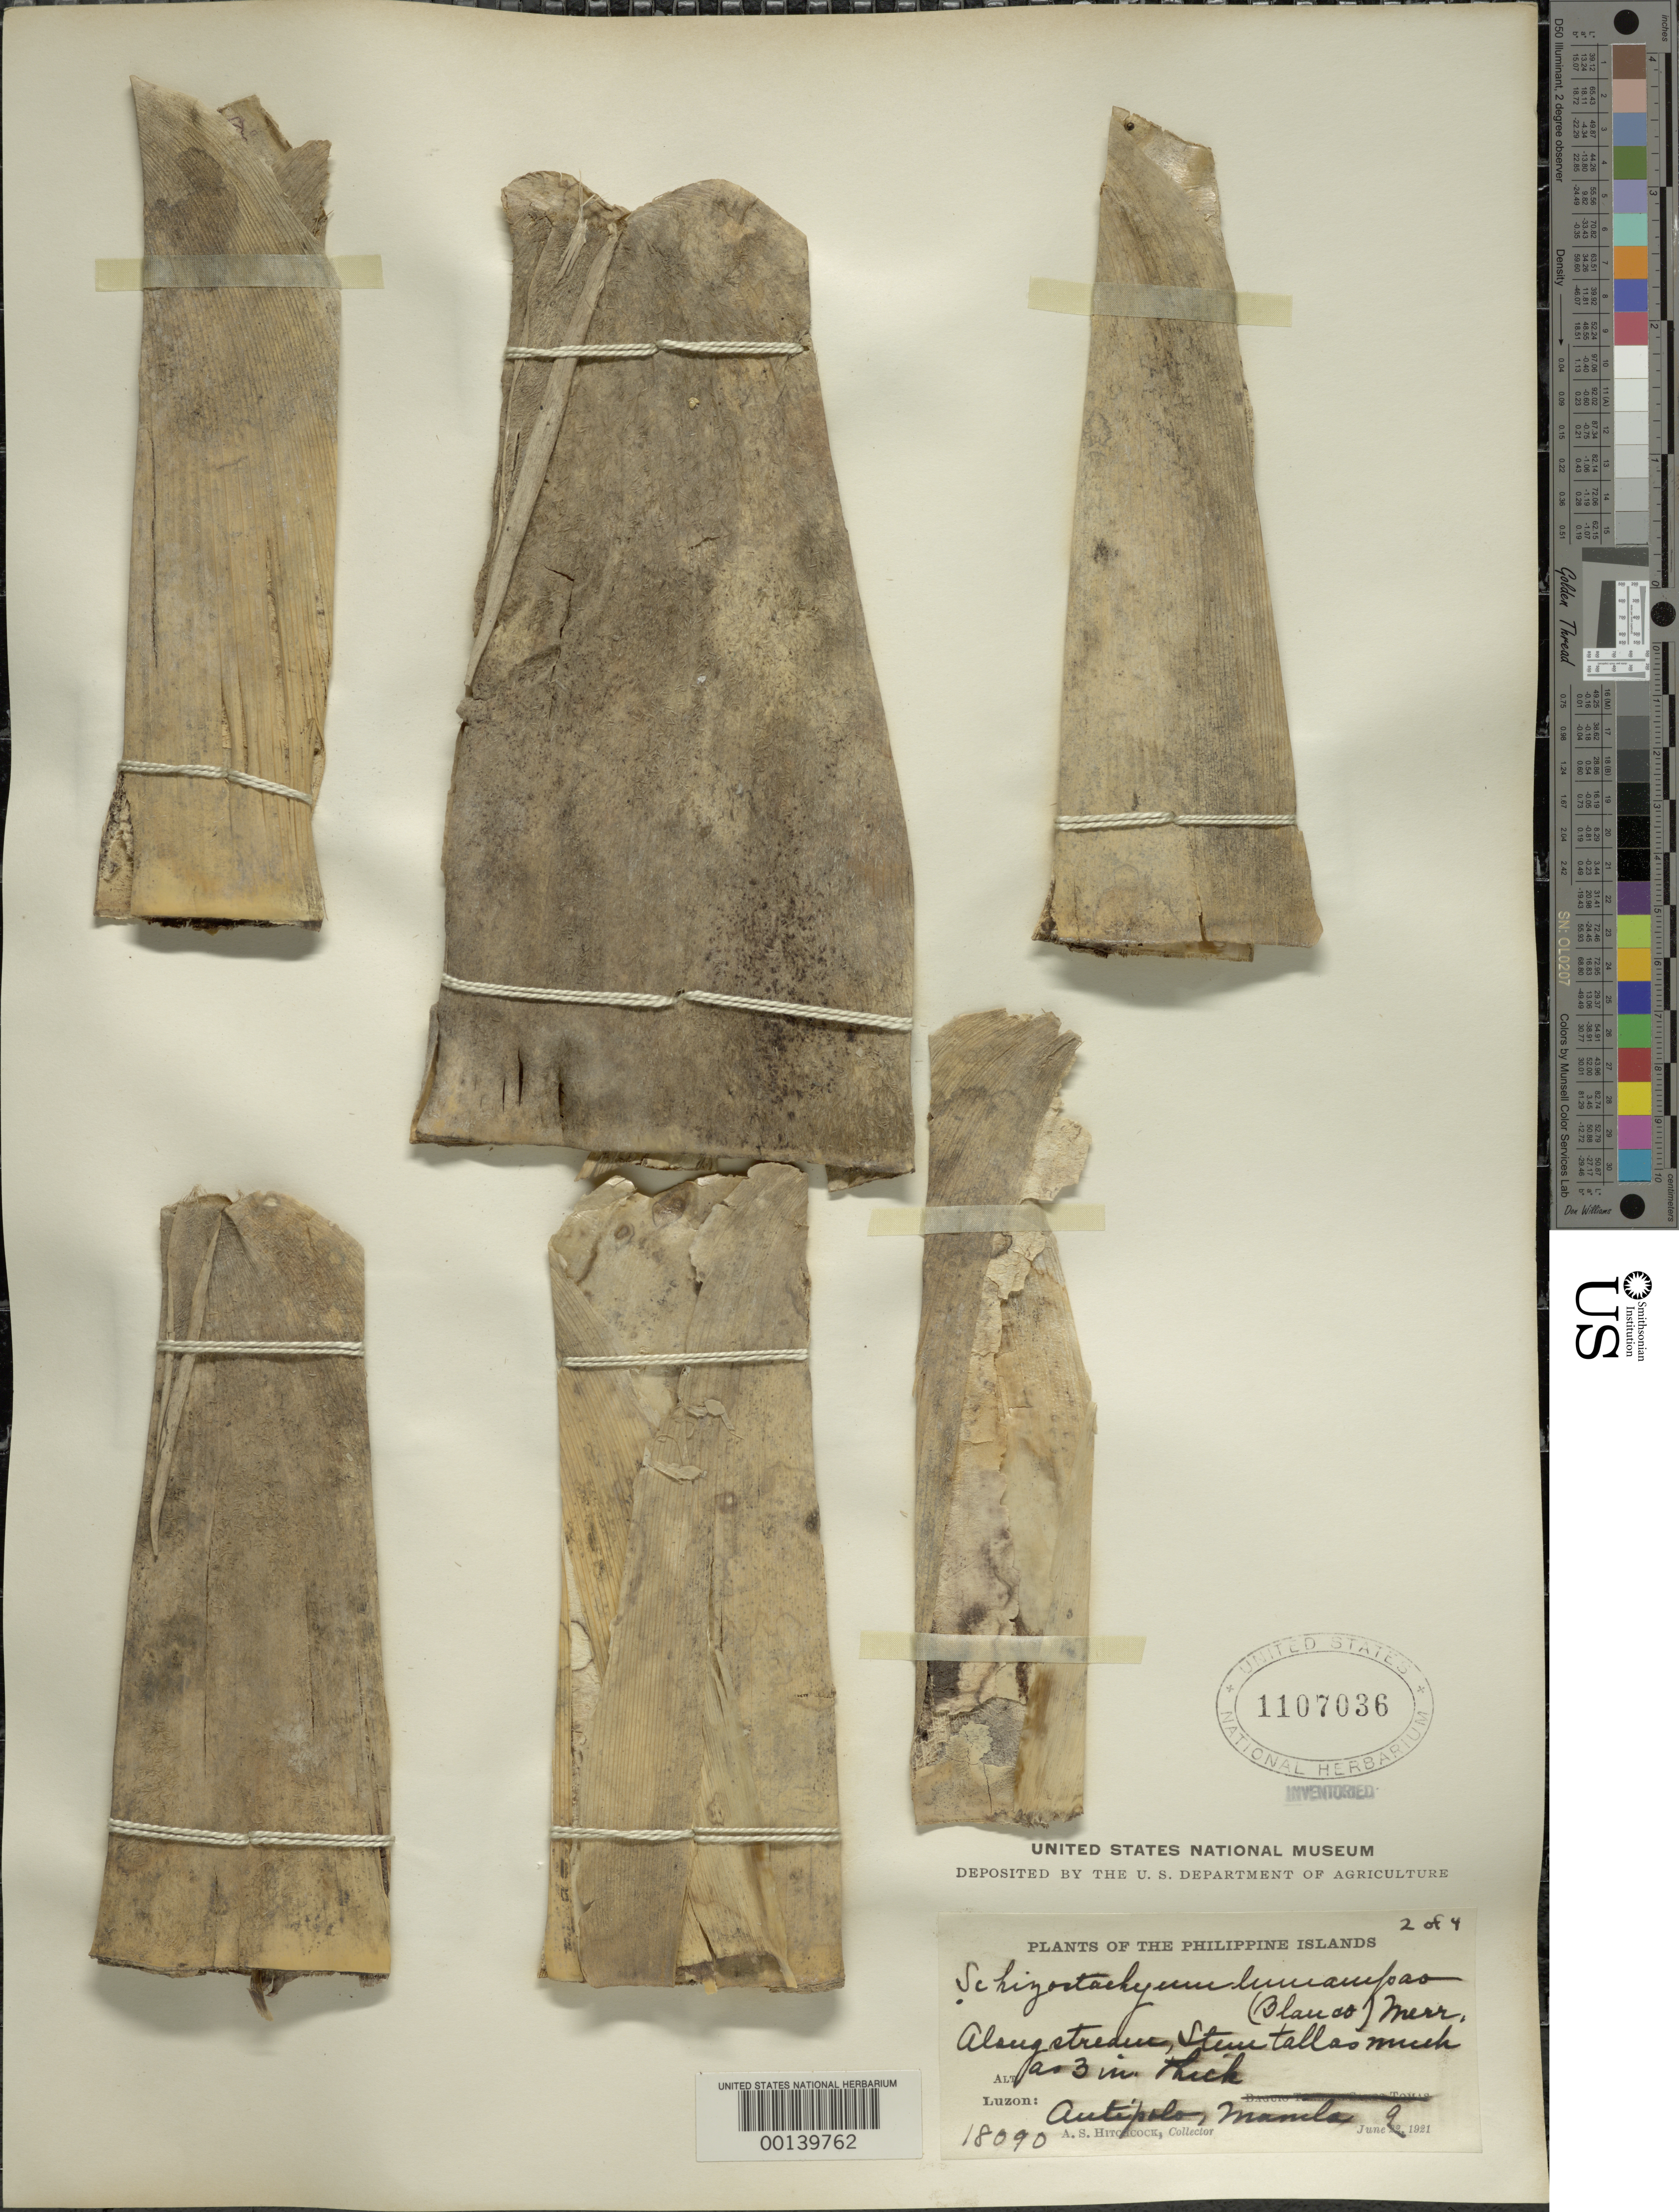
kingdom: Plantae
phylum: Tracheophyta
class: Liliopsida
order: Poales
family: Poaceae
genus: Schizostachyum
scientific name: Schizostachyum lumampao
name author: (Blanco) Merr.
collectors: A. S. Hitchcock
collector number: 18090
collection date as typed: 22 Jun 1921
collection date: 1921-06-22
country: Philippines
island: Luzon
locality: Manilag, autipolo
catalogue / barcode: US 1107036